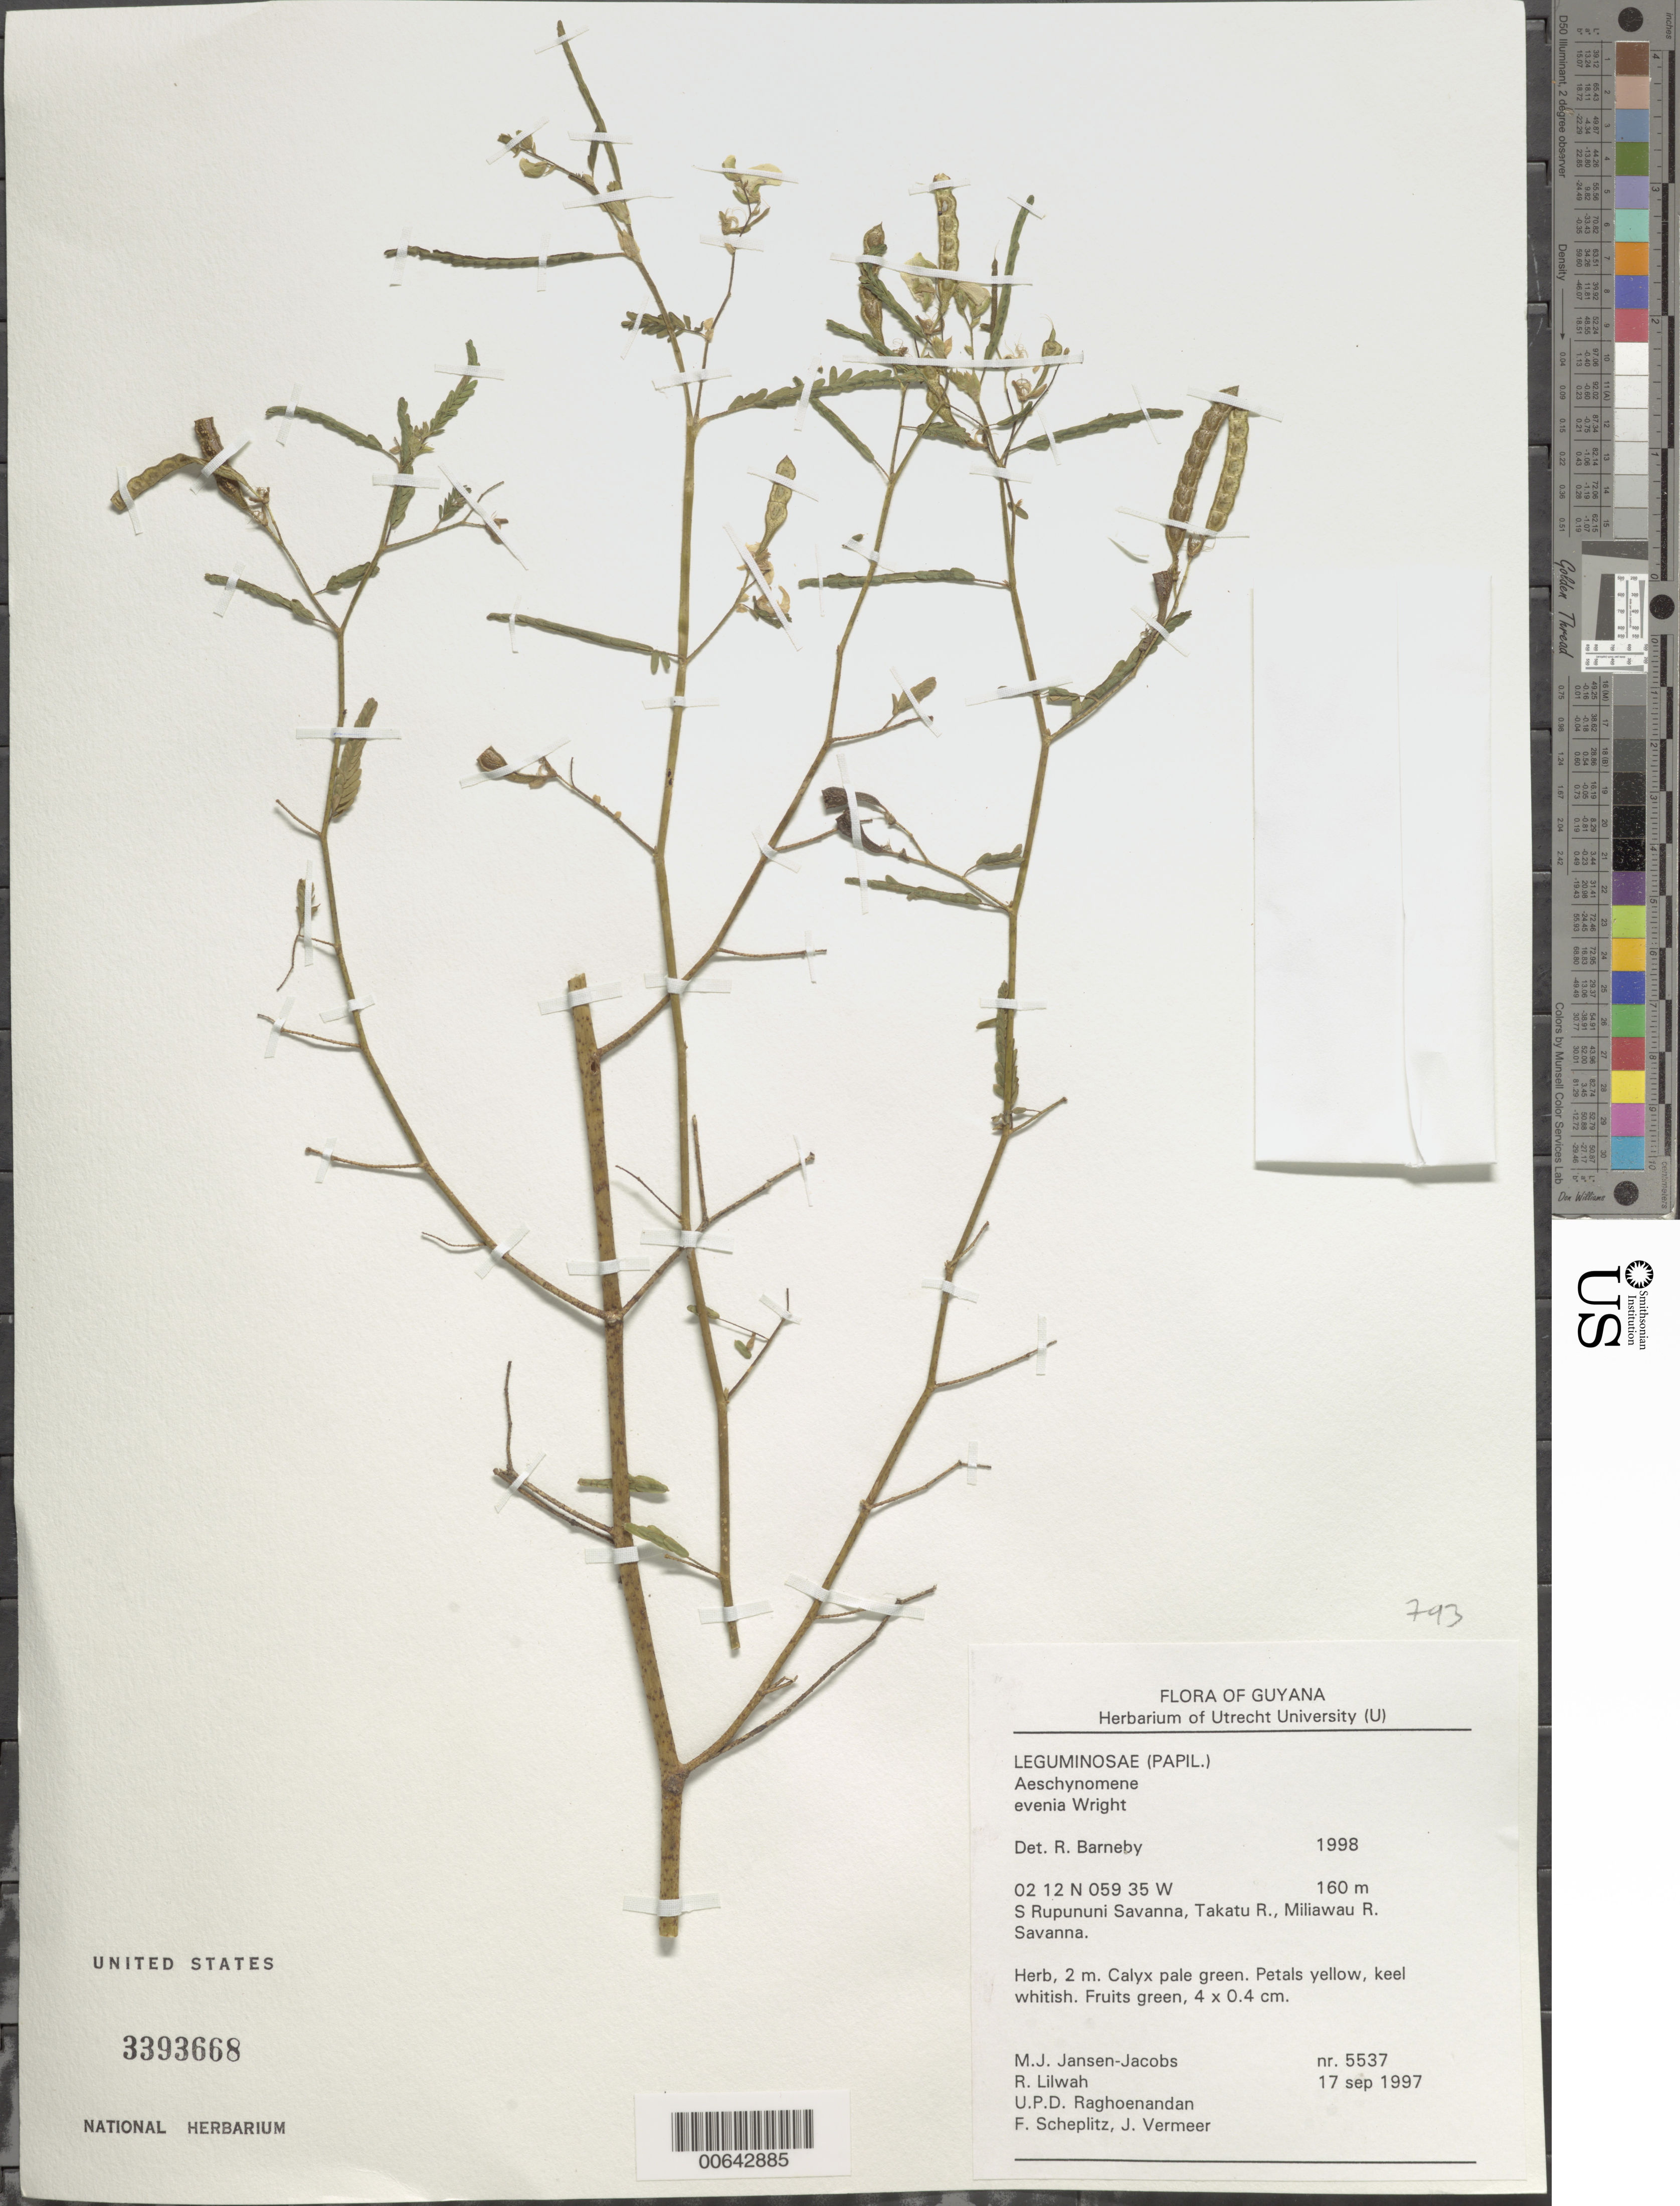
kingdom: Plantae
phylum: Tracheophyta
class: Magnoliopsida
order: Fabales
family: Fabaceae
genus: Aeschynomene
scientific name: Aeschynomene evenia var. evenia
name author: C. Wright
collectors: M. J. Jansen-Jacobs, R. Lilwah, U. Raghoenandan, F. Scheplitz & J. Vermeer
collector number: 5537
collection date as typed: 17-Sep-97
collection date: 1997-09-17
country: Guyana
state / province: U. Takutu-U. Essequibo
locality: S. Rupununi savanna, Takutu and Miliawau Rivers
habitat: Savanna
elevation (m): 160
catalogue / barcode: US 3393668